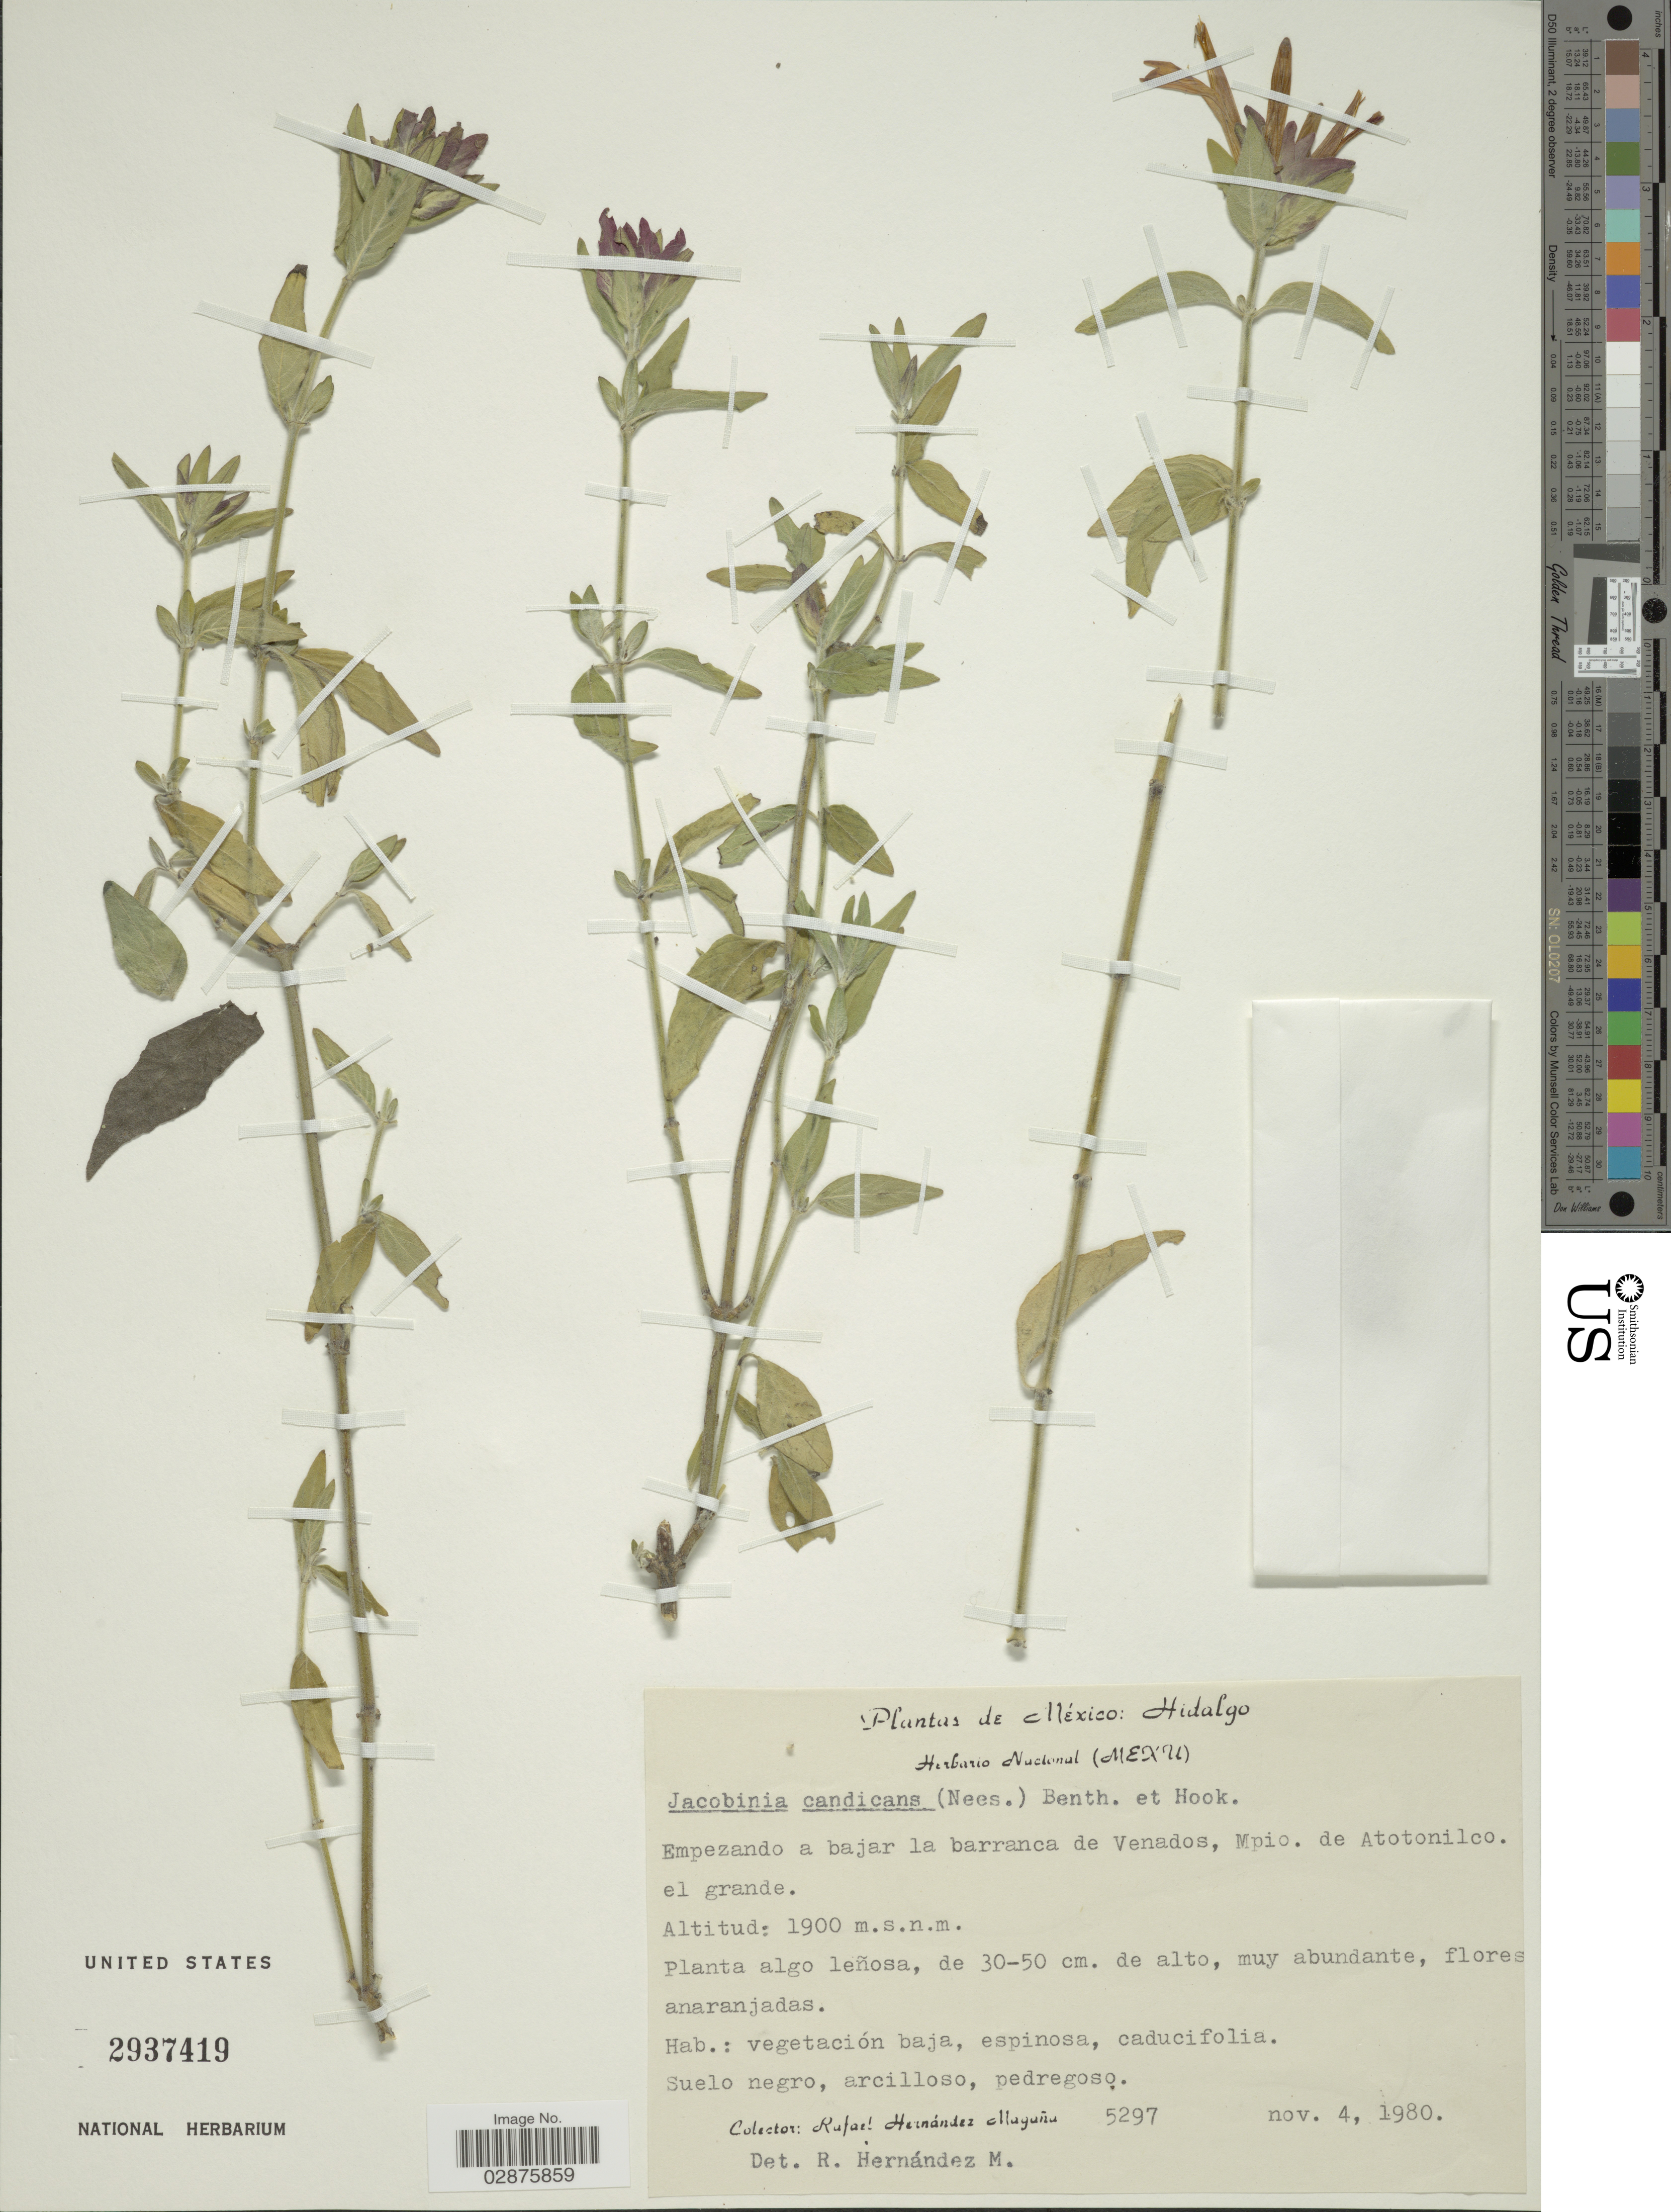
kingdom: Plantae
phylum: Tracheophyta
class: Magnoliopsida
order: Lamiales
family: Acanthaceae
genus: Justicia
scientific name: Justicia brandegeana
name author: Wassh. & L.B. Sm.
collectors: R. Hernández-M.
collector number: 5297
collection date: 1980-11-04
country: Mexico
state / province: Hidalgo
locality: Empezando a bajar la barranca de Venados, Mpio. de Atotonilco. el grande.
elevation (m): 1900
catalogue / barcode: US 2937419